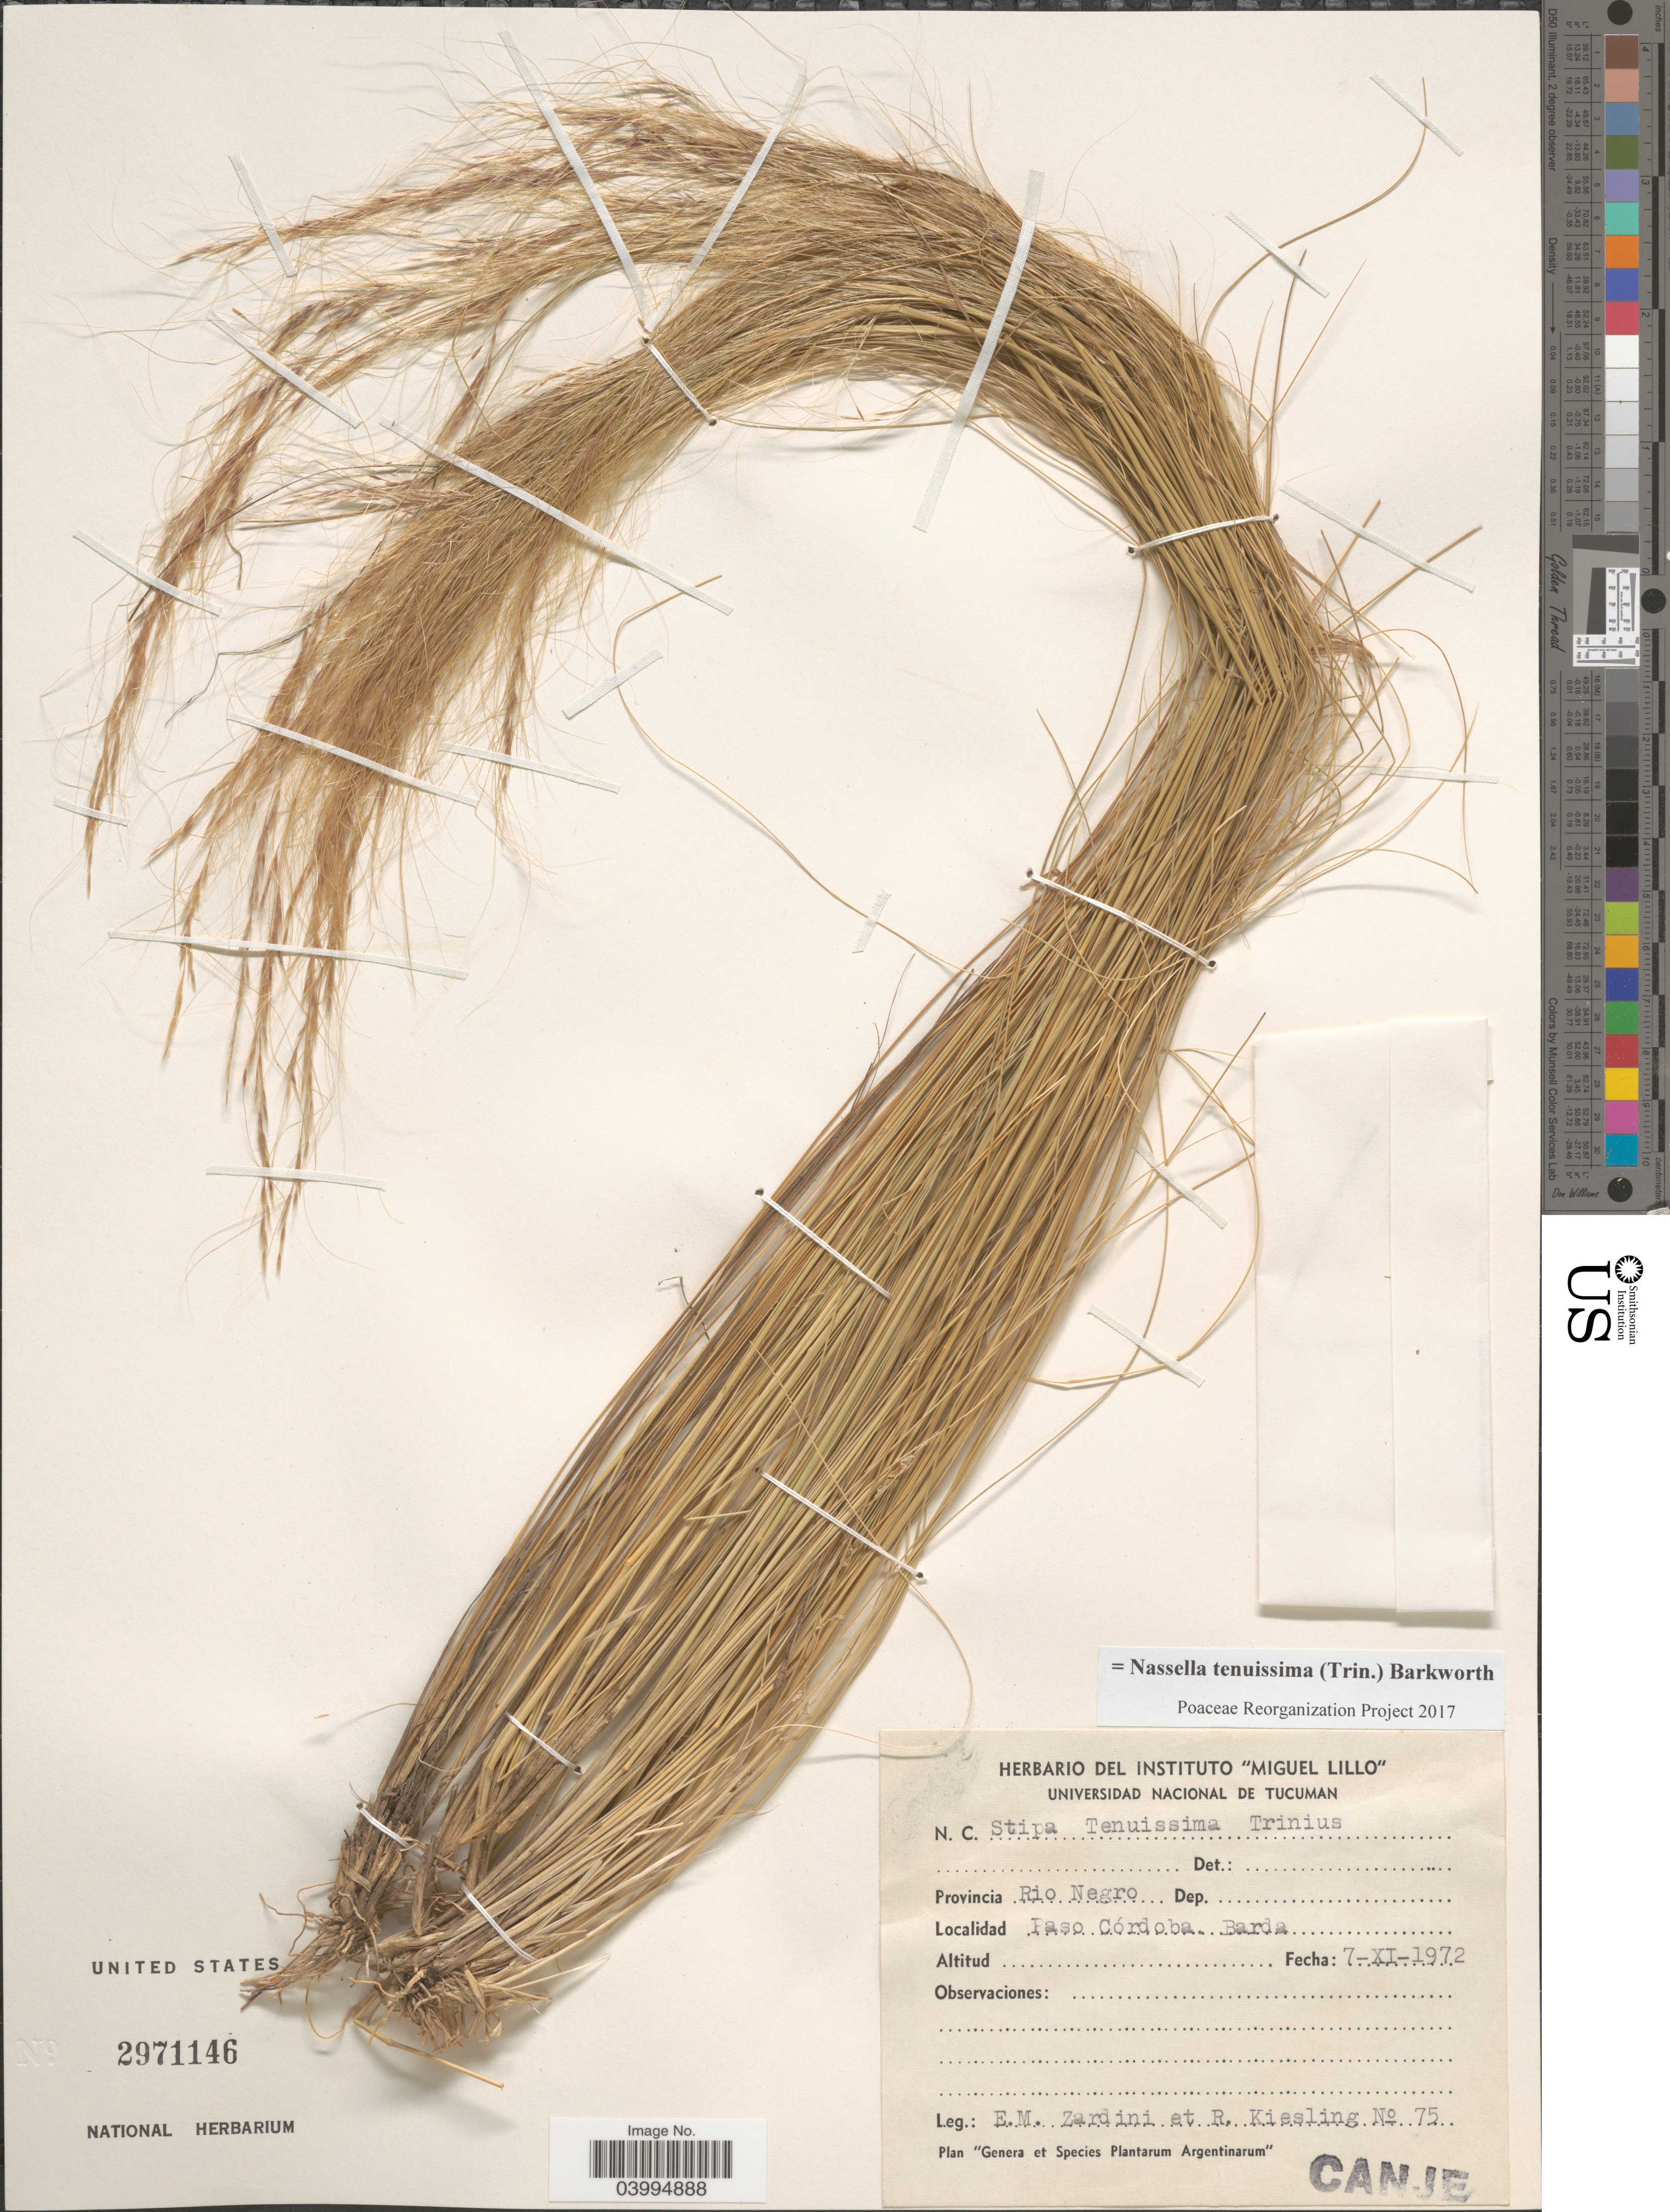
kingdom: Plantae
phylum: Tracheophyta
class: Liliopsida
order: Poales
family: Poaceae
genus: Nassella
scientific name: Nassella tenuissima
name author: (Trin.) Barkworth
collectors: E. M. Zardini & R. Kiesling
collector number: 75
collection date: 1972-11-07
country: Argentina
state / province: Rio Negro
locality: Paso Córdoba. Barda.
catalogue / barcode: US 2971146